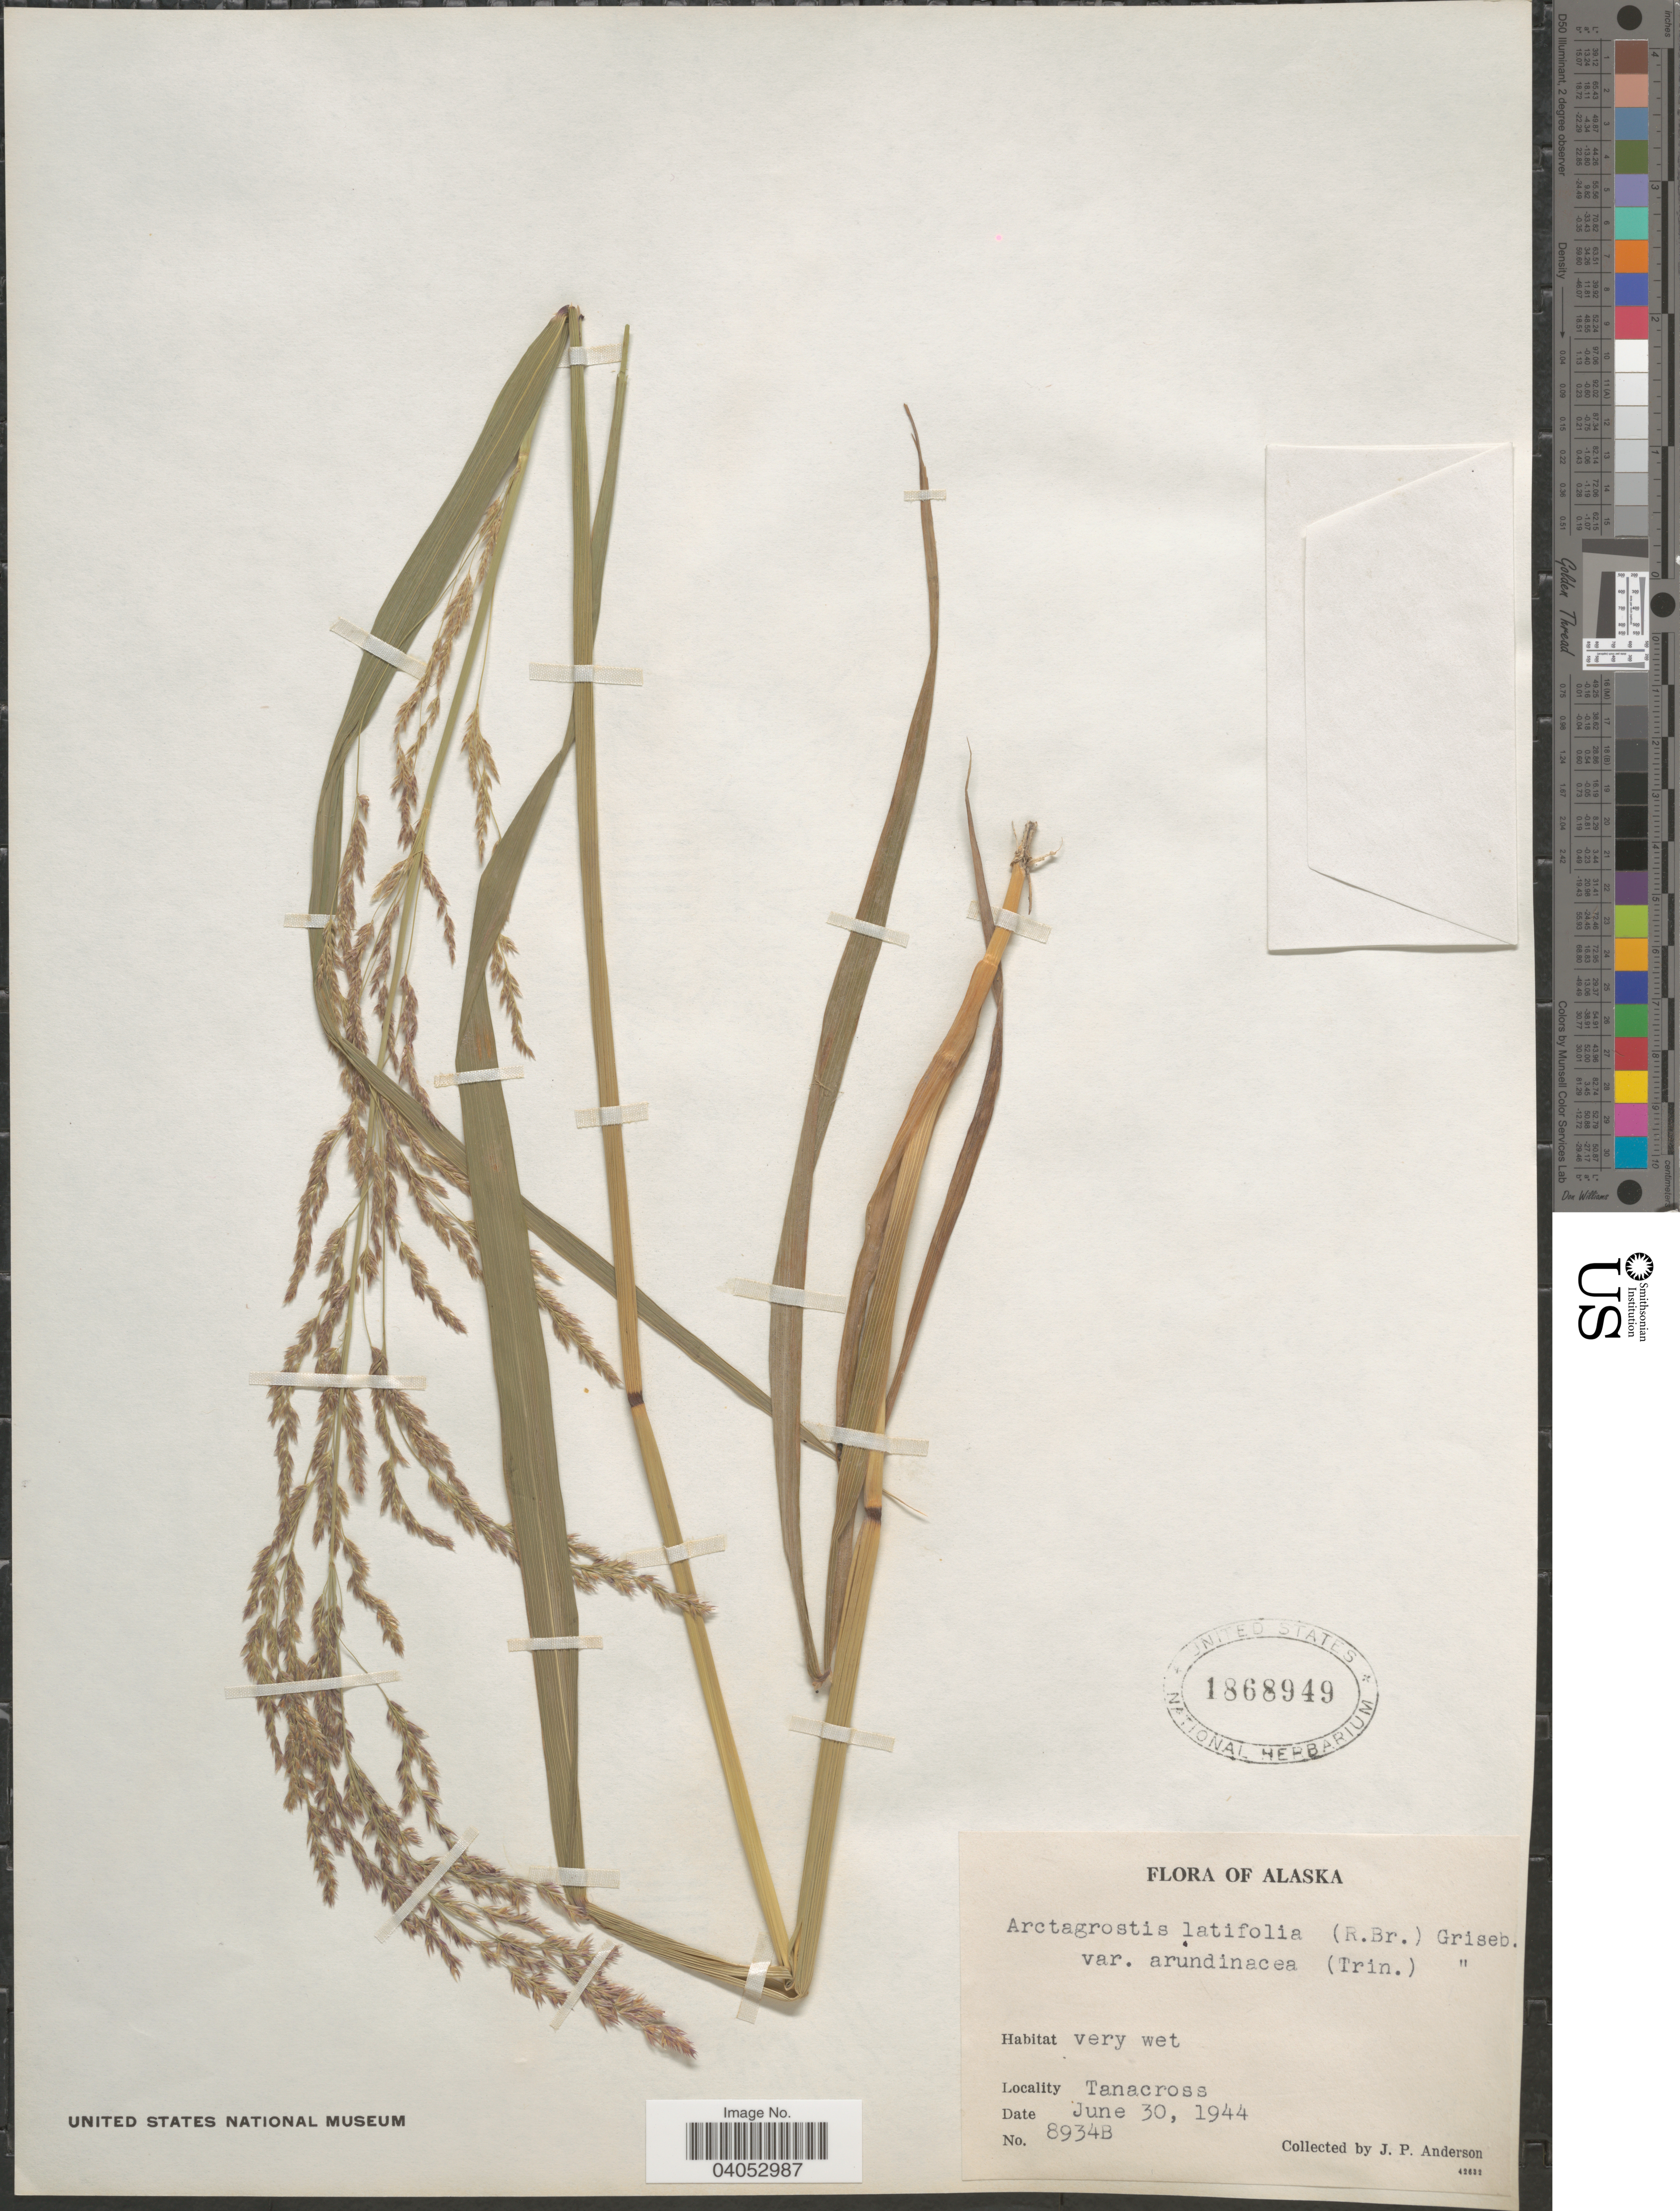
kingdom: Plantae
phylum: Tracheophyta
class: Liliopsida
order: Poales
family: Poaceae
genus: Arctagrostis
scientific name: Arctagrostis latifolia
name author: (R. Br.) Griseb.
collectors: J. P. Anderson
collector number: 8934B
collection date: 1944-06-30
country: United States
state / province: Alaska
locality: Tanacross.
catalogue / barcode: US 1868949